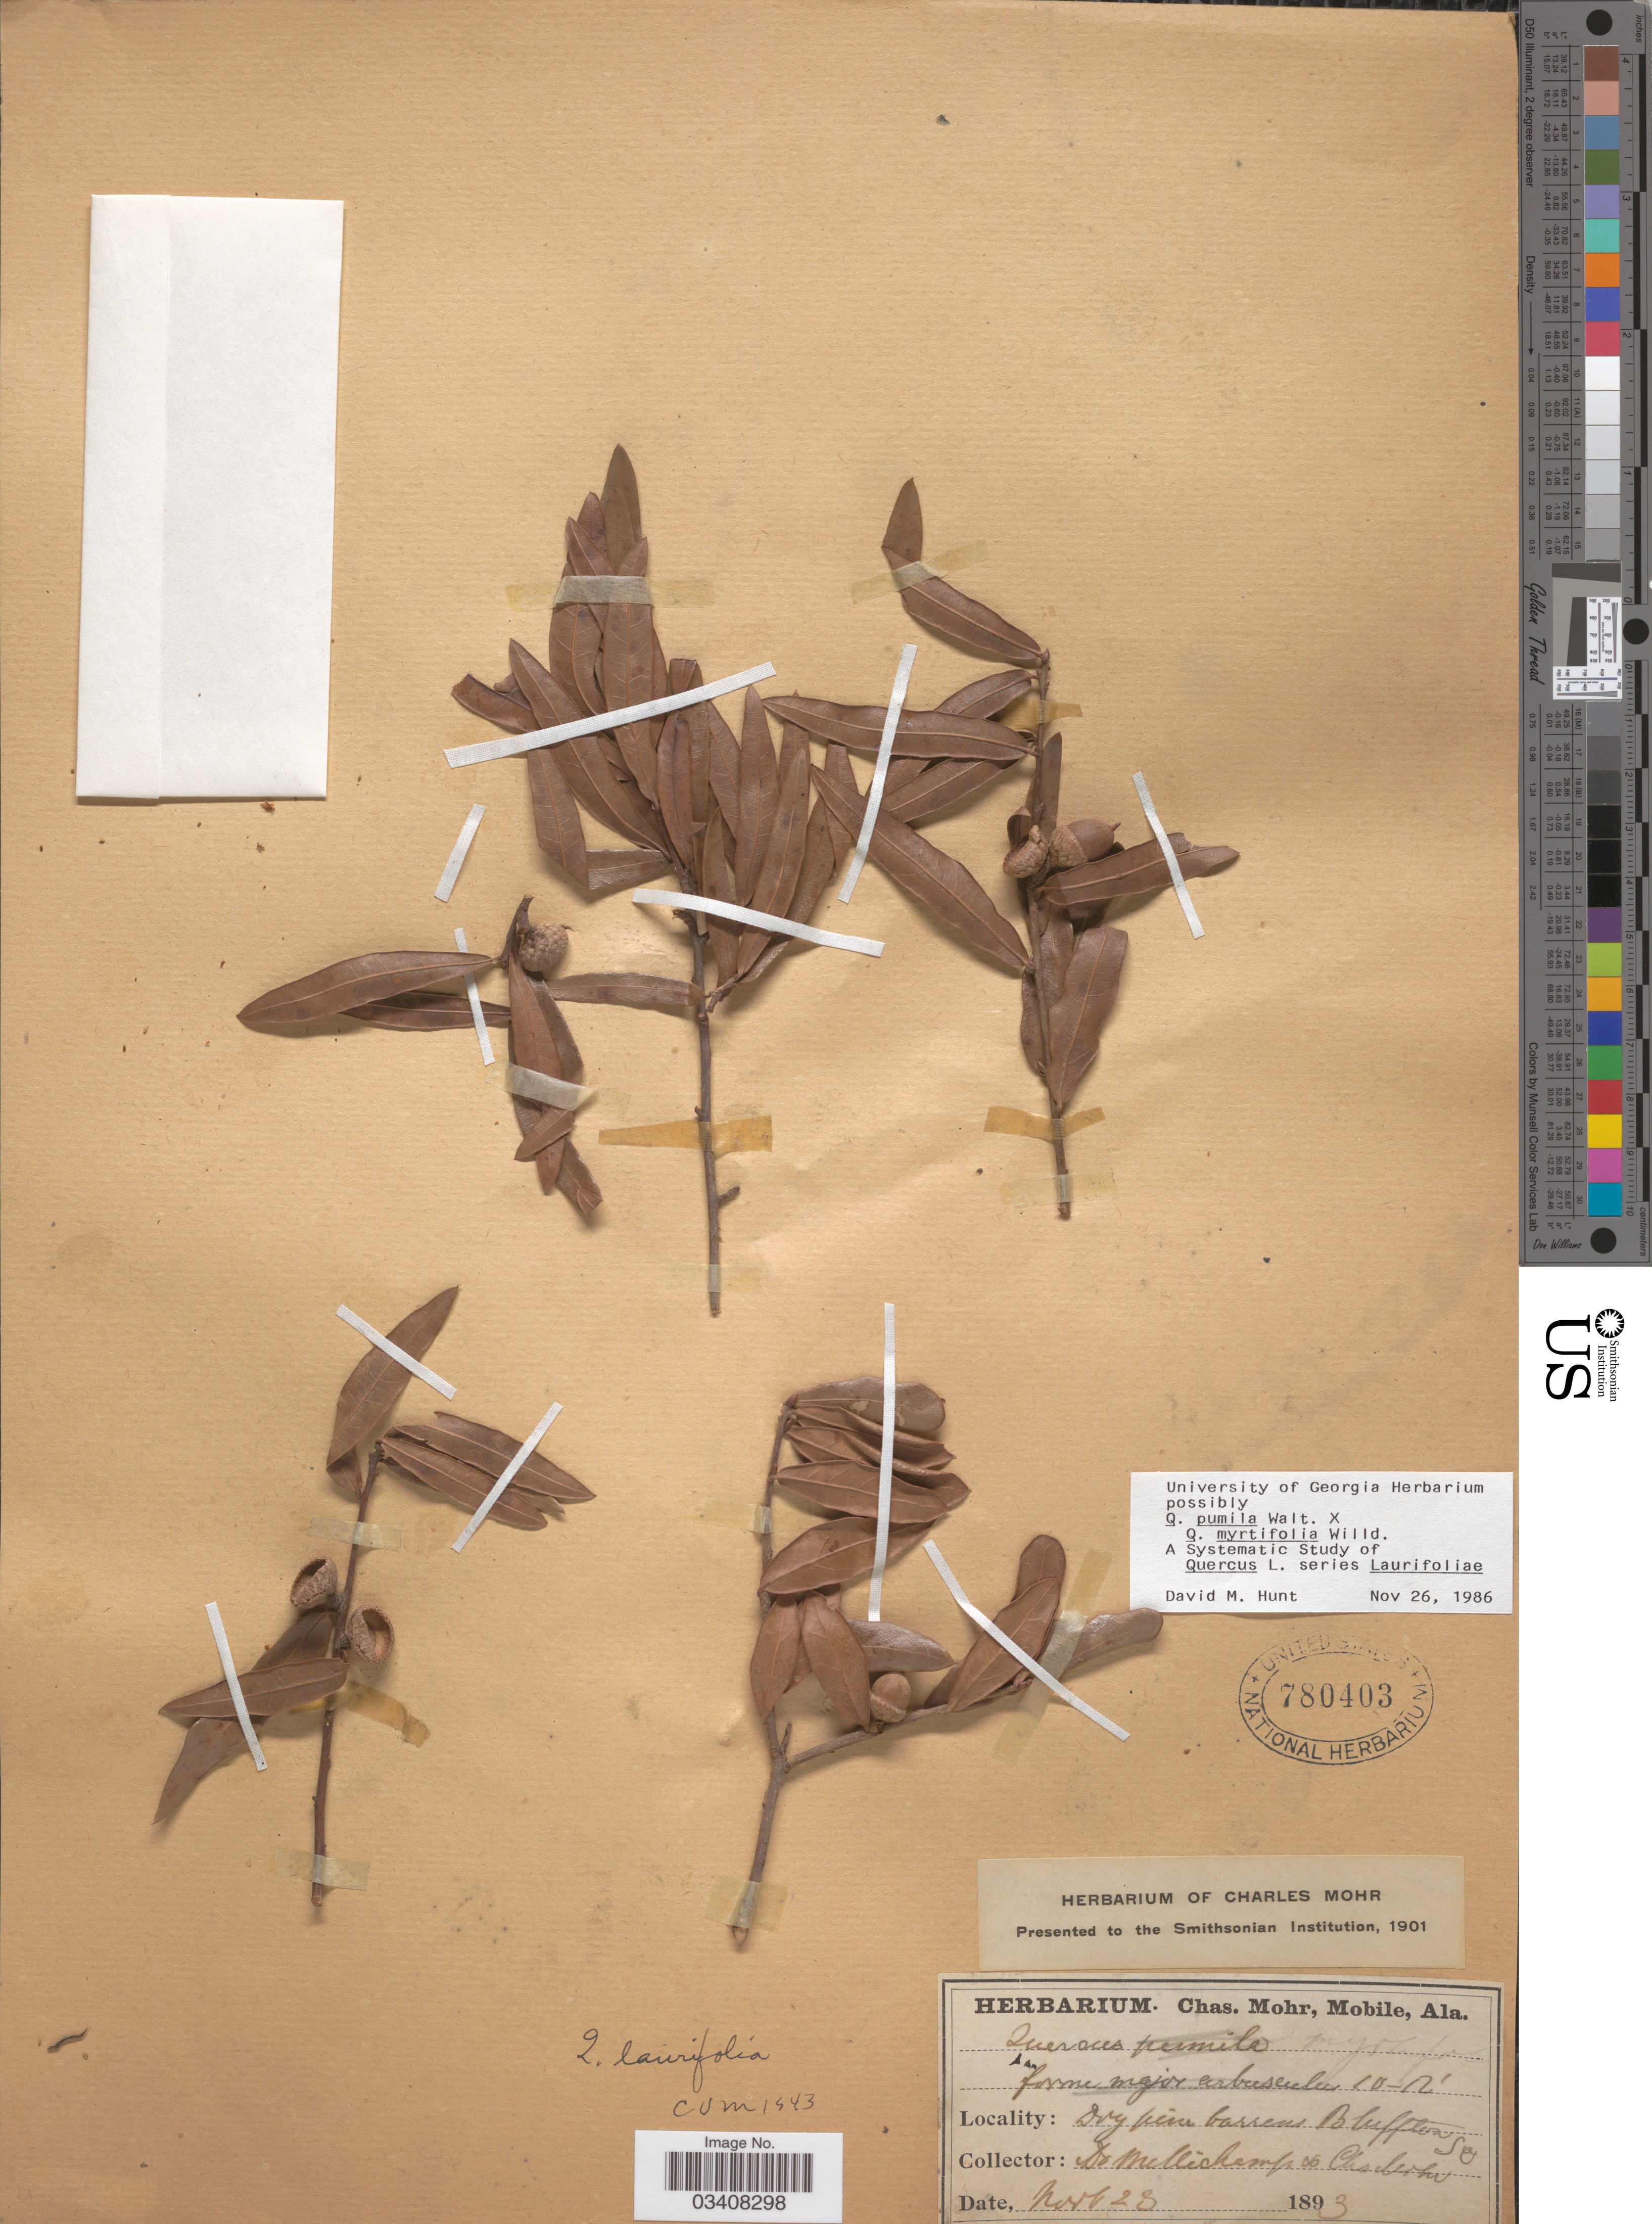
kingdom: Plantae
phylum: Tracheophyta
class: Magnoliopsida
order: Fagales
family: Fagaceae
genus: Quercus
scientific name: Quercus pumila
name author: Walter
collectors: -. Mellichamp & Mohr, C. T. (herbarium)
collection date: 1893-11-23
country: United States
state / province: South Carolina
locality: Dry pine barrens Bluffton.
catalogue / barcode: US 780403